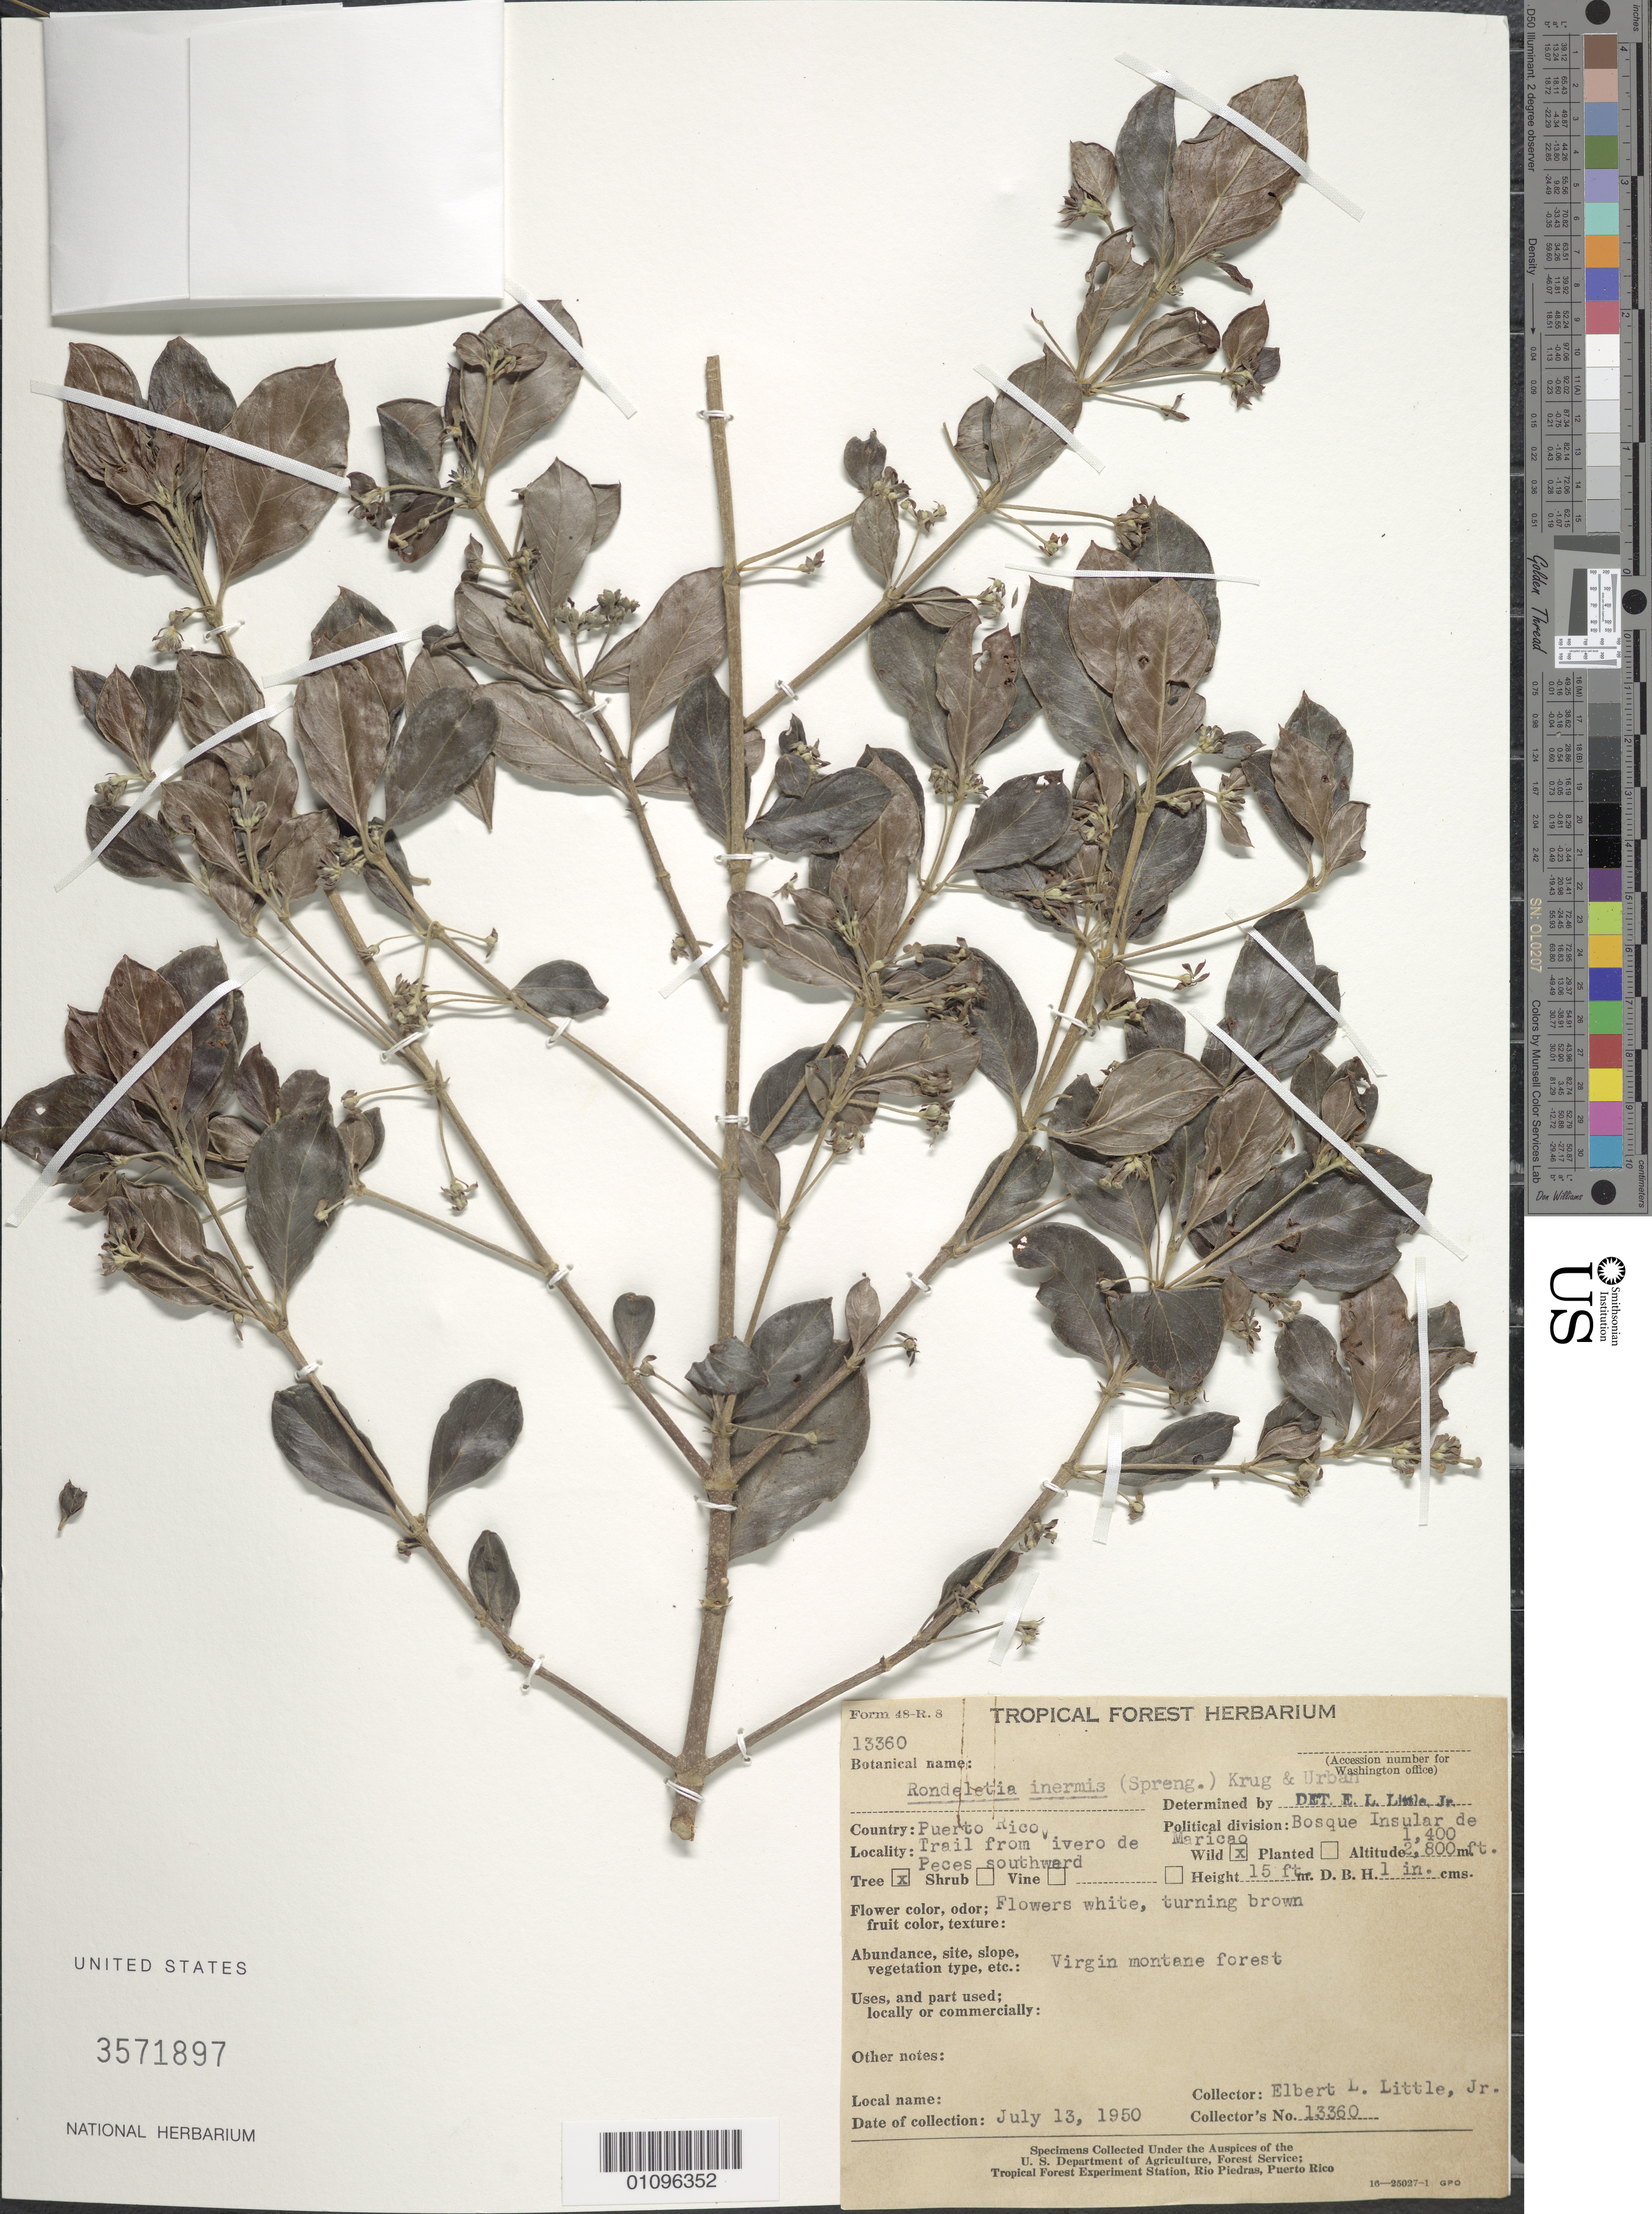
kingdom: Plantae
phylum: Tracheophyta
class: Magnoliopsida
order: Gentianales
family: Rubiaceae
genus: Rondeletia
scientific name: Rondeletia inermis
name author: (Spreng.) Krug & Urb.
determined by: Little, Elbert L., Jr., (FSSR), United States Department of Agriculture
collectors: E. L. Little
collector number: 13360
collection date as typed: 13 Jul 1950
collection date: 1950-07-13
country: Puerto Rico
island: Puerto Rico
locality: Bosque Insular de Maricao, trail from Vivero de Peces southward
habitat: Virgin montane forest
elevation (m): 427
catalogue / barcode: US 3571897